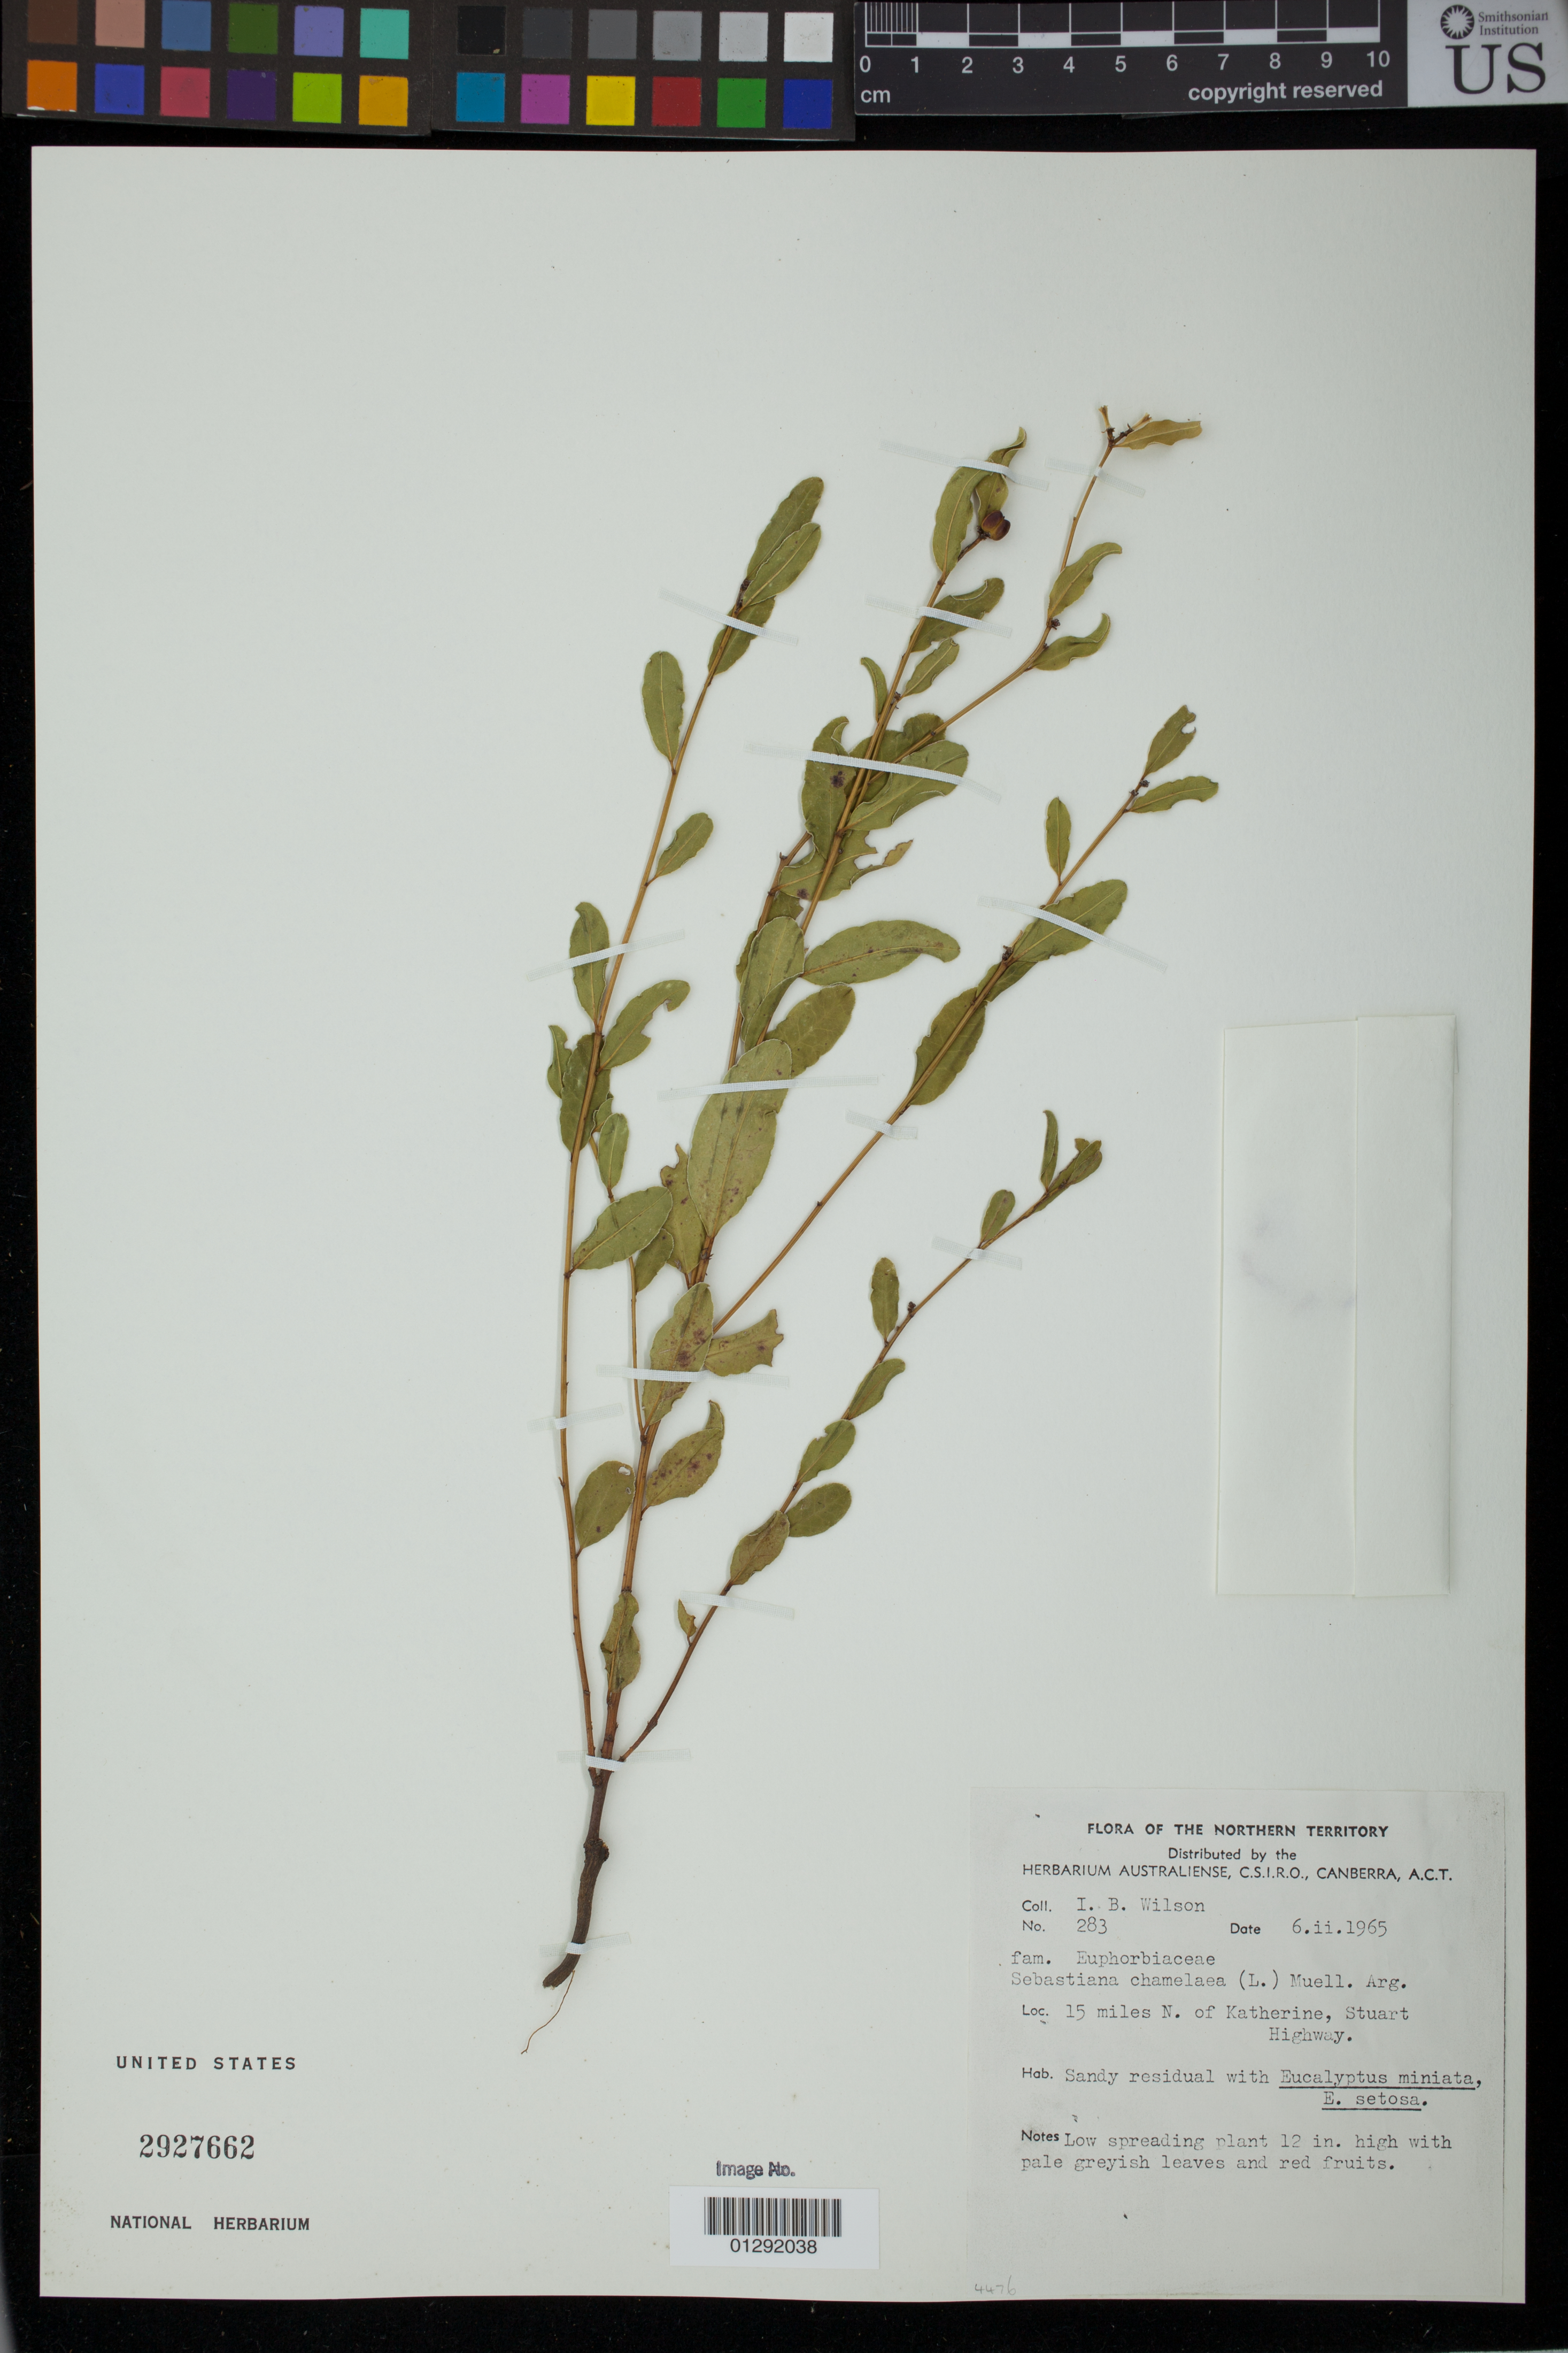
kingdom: Plantae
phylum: Tracheophyta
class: Magnoliopsida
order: Malpighiales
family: Euphorbiaceae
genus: Sebastiania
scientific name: Sebastiania chamaelea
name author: (L.) Müll. Arg.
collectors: I. B. Wilson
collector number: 283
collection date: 1965-02-06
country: Australia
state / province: Northern Territory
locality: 15 miles N. of Katherine, Stuart Highway.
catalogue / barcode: US 2927662